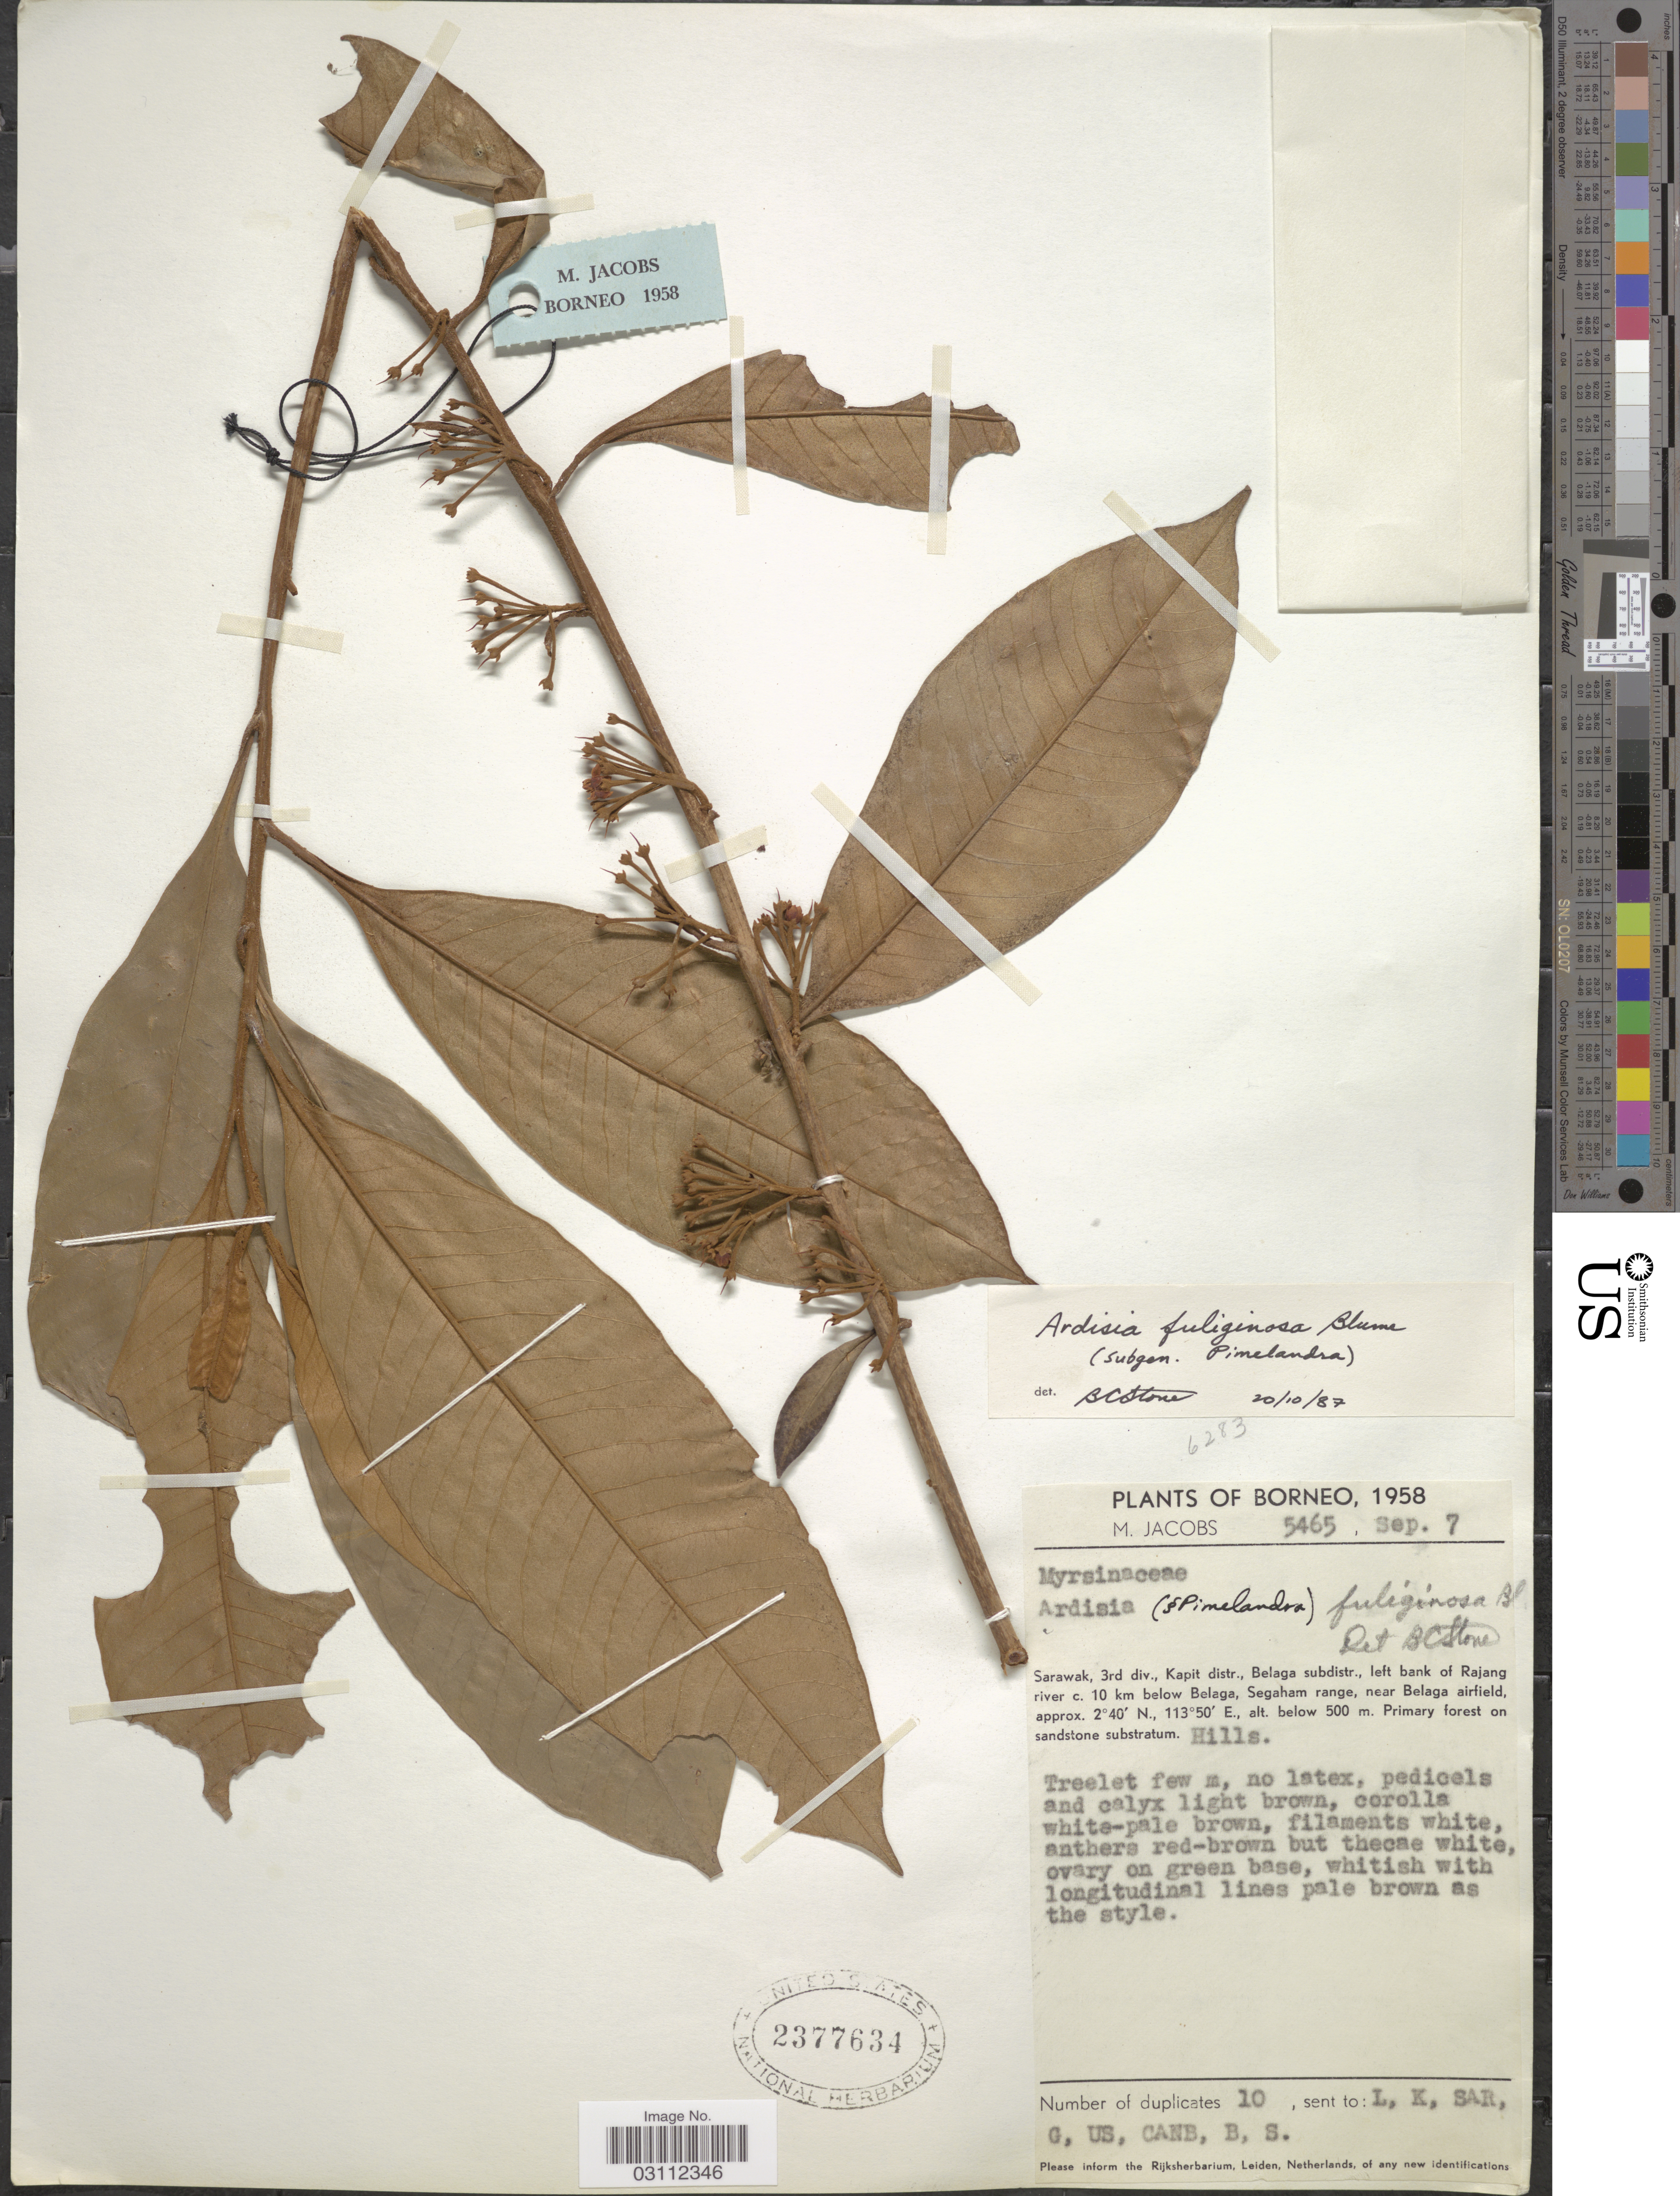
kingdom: Plantae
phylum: Tracheophyta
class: Magnoliopsida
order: Ericales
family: Primulaceae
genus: Ardisia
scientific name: Ardisia fuliginosa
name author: Blume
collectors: M. Jacobs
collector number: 5465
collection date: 1958-09-07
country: Malaysia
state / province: Sarawak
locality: Borneo. 3rd div., Kapit distr., Belaga subdistr., left bank of Rajang river c. 10 km below Belaga, Segaham range, near Belaga airfield.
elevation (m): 500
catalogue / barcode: US 2377634